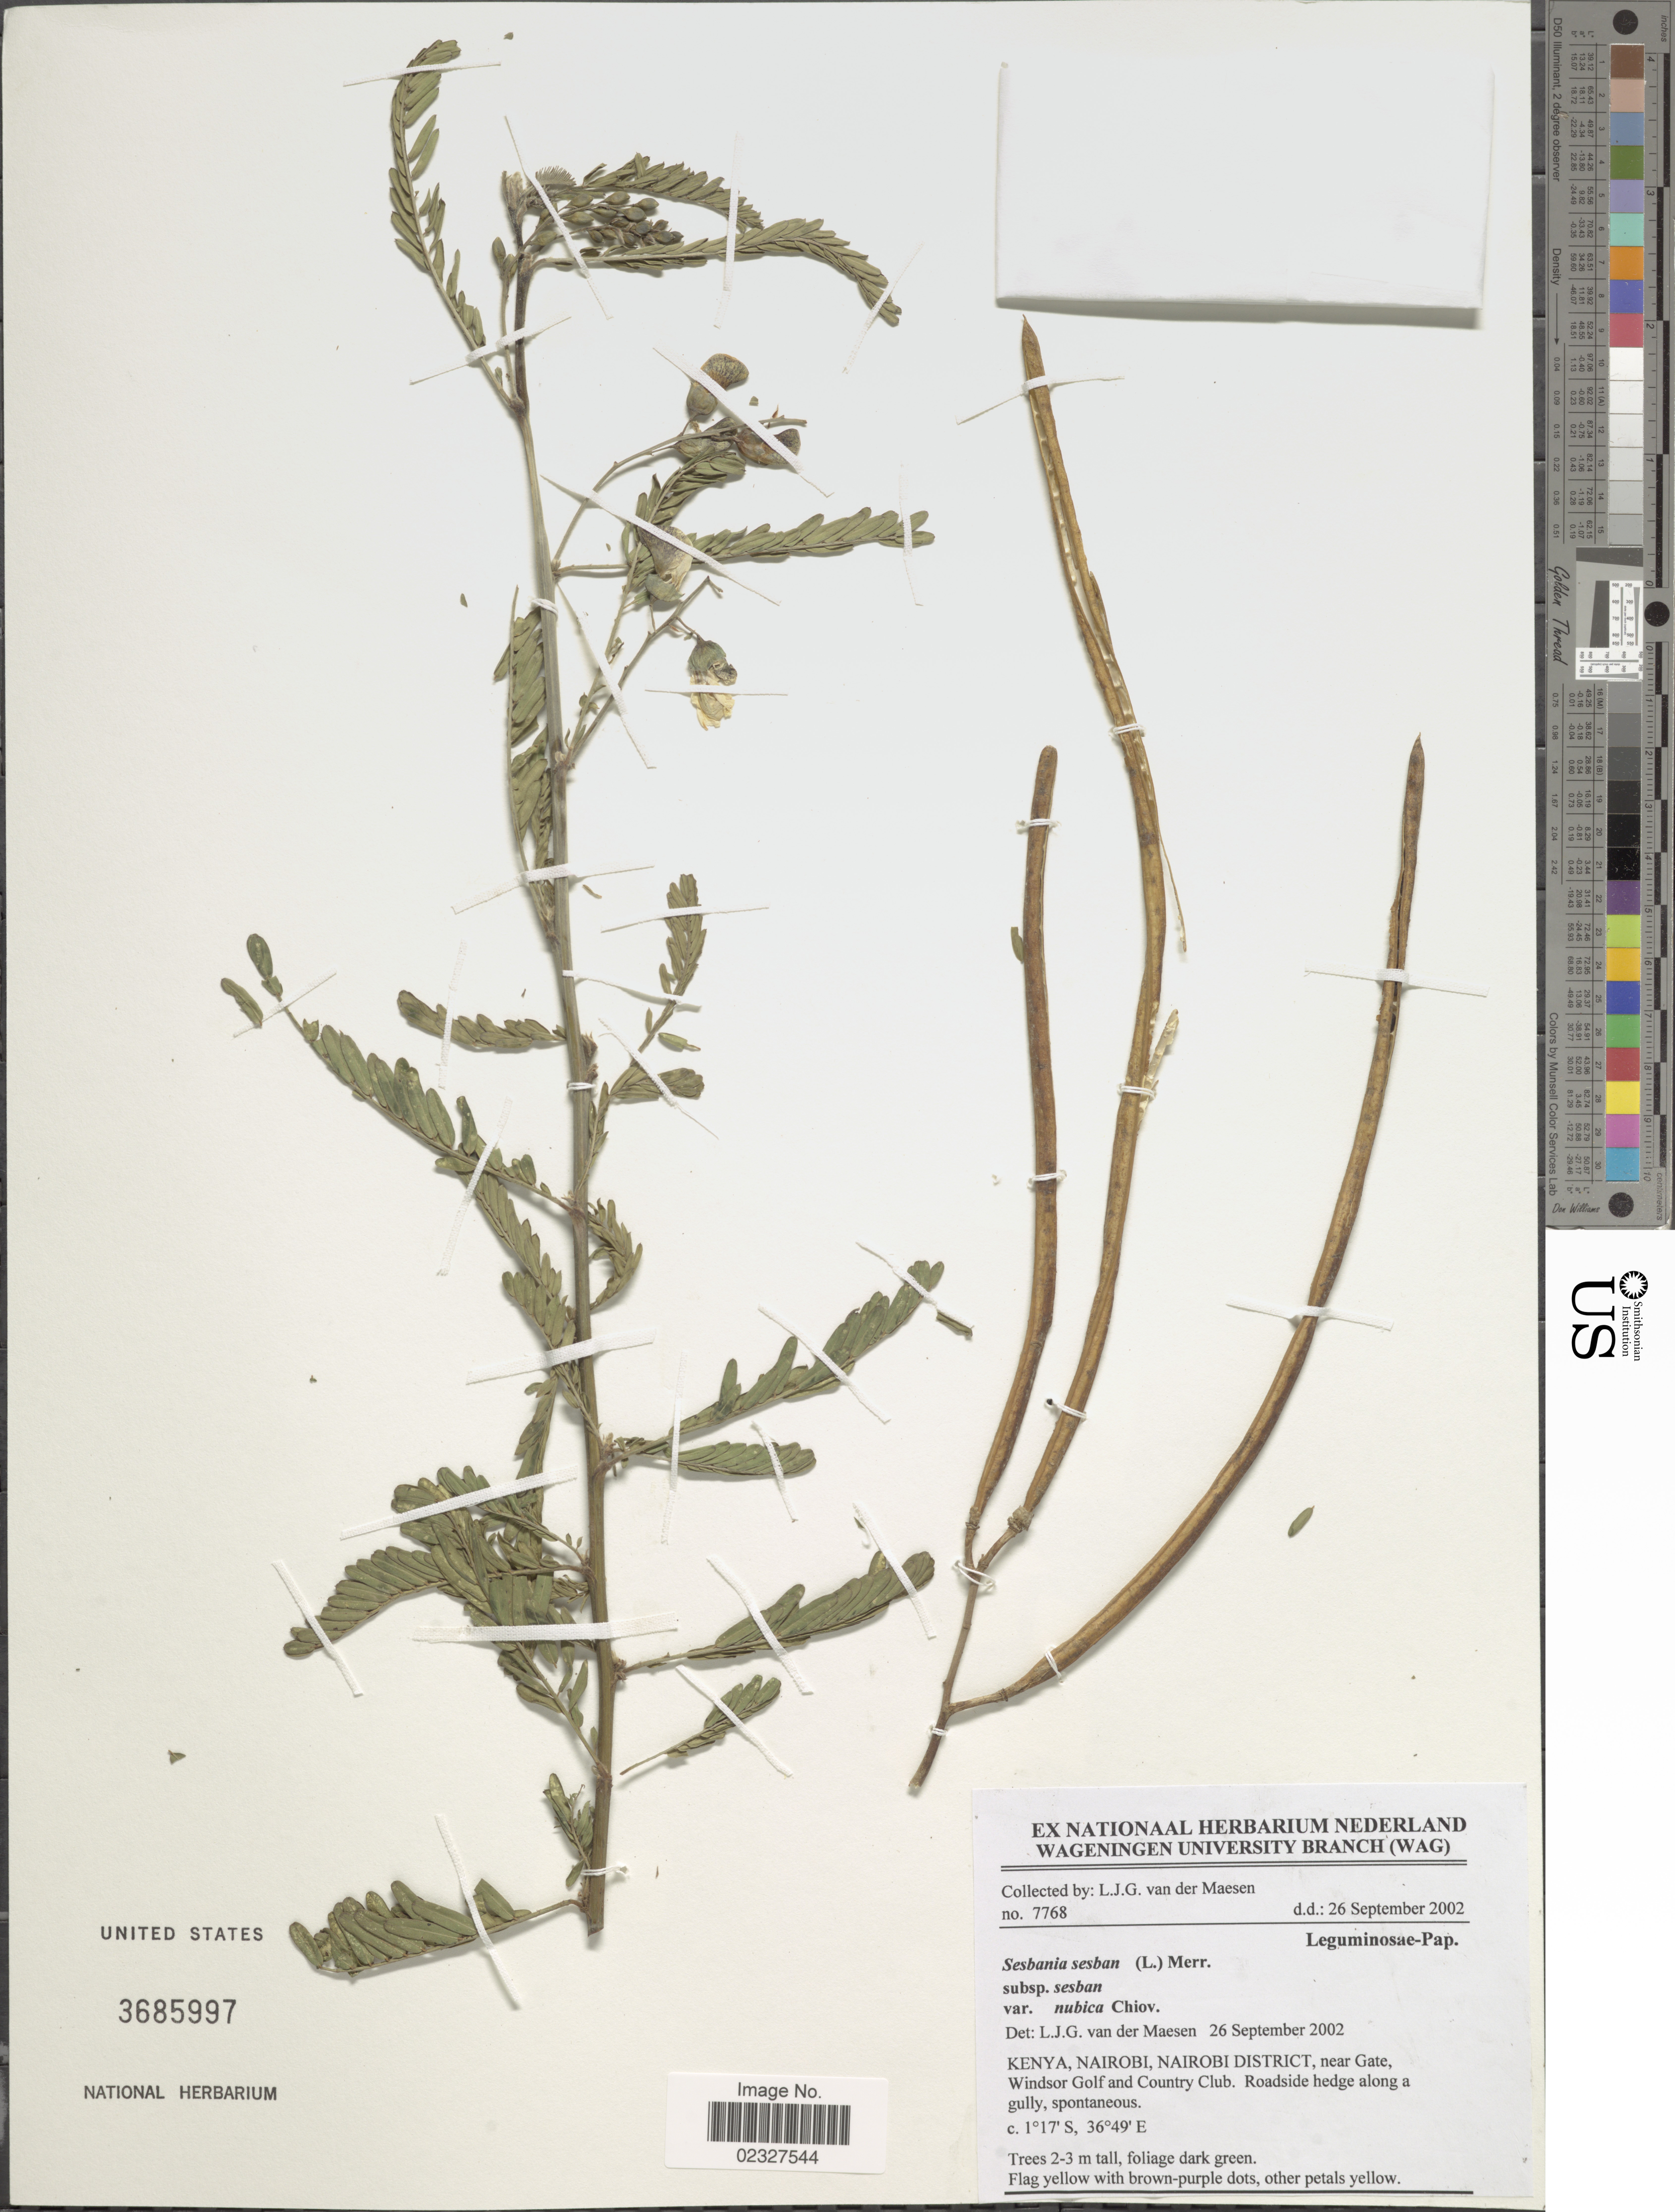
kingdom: Plantae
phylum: Tracheophyta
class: Magnoliopsida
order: Fabales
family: Fabaceae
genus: Sesbania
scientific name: Sesbania sesban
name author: (L.) Merr.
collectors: L. van der Maesen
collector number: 7768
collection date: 2002-09-26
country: Kenya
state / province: Nairobi Area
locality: Nairobi District, near Gate, Windsor Golf and Country Club, roadside hedge along a gully, spontaneous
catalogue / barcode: US 3685997